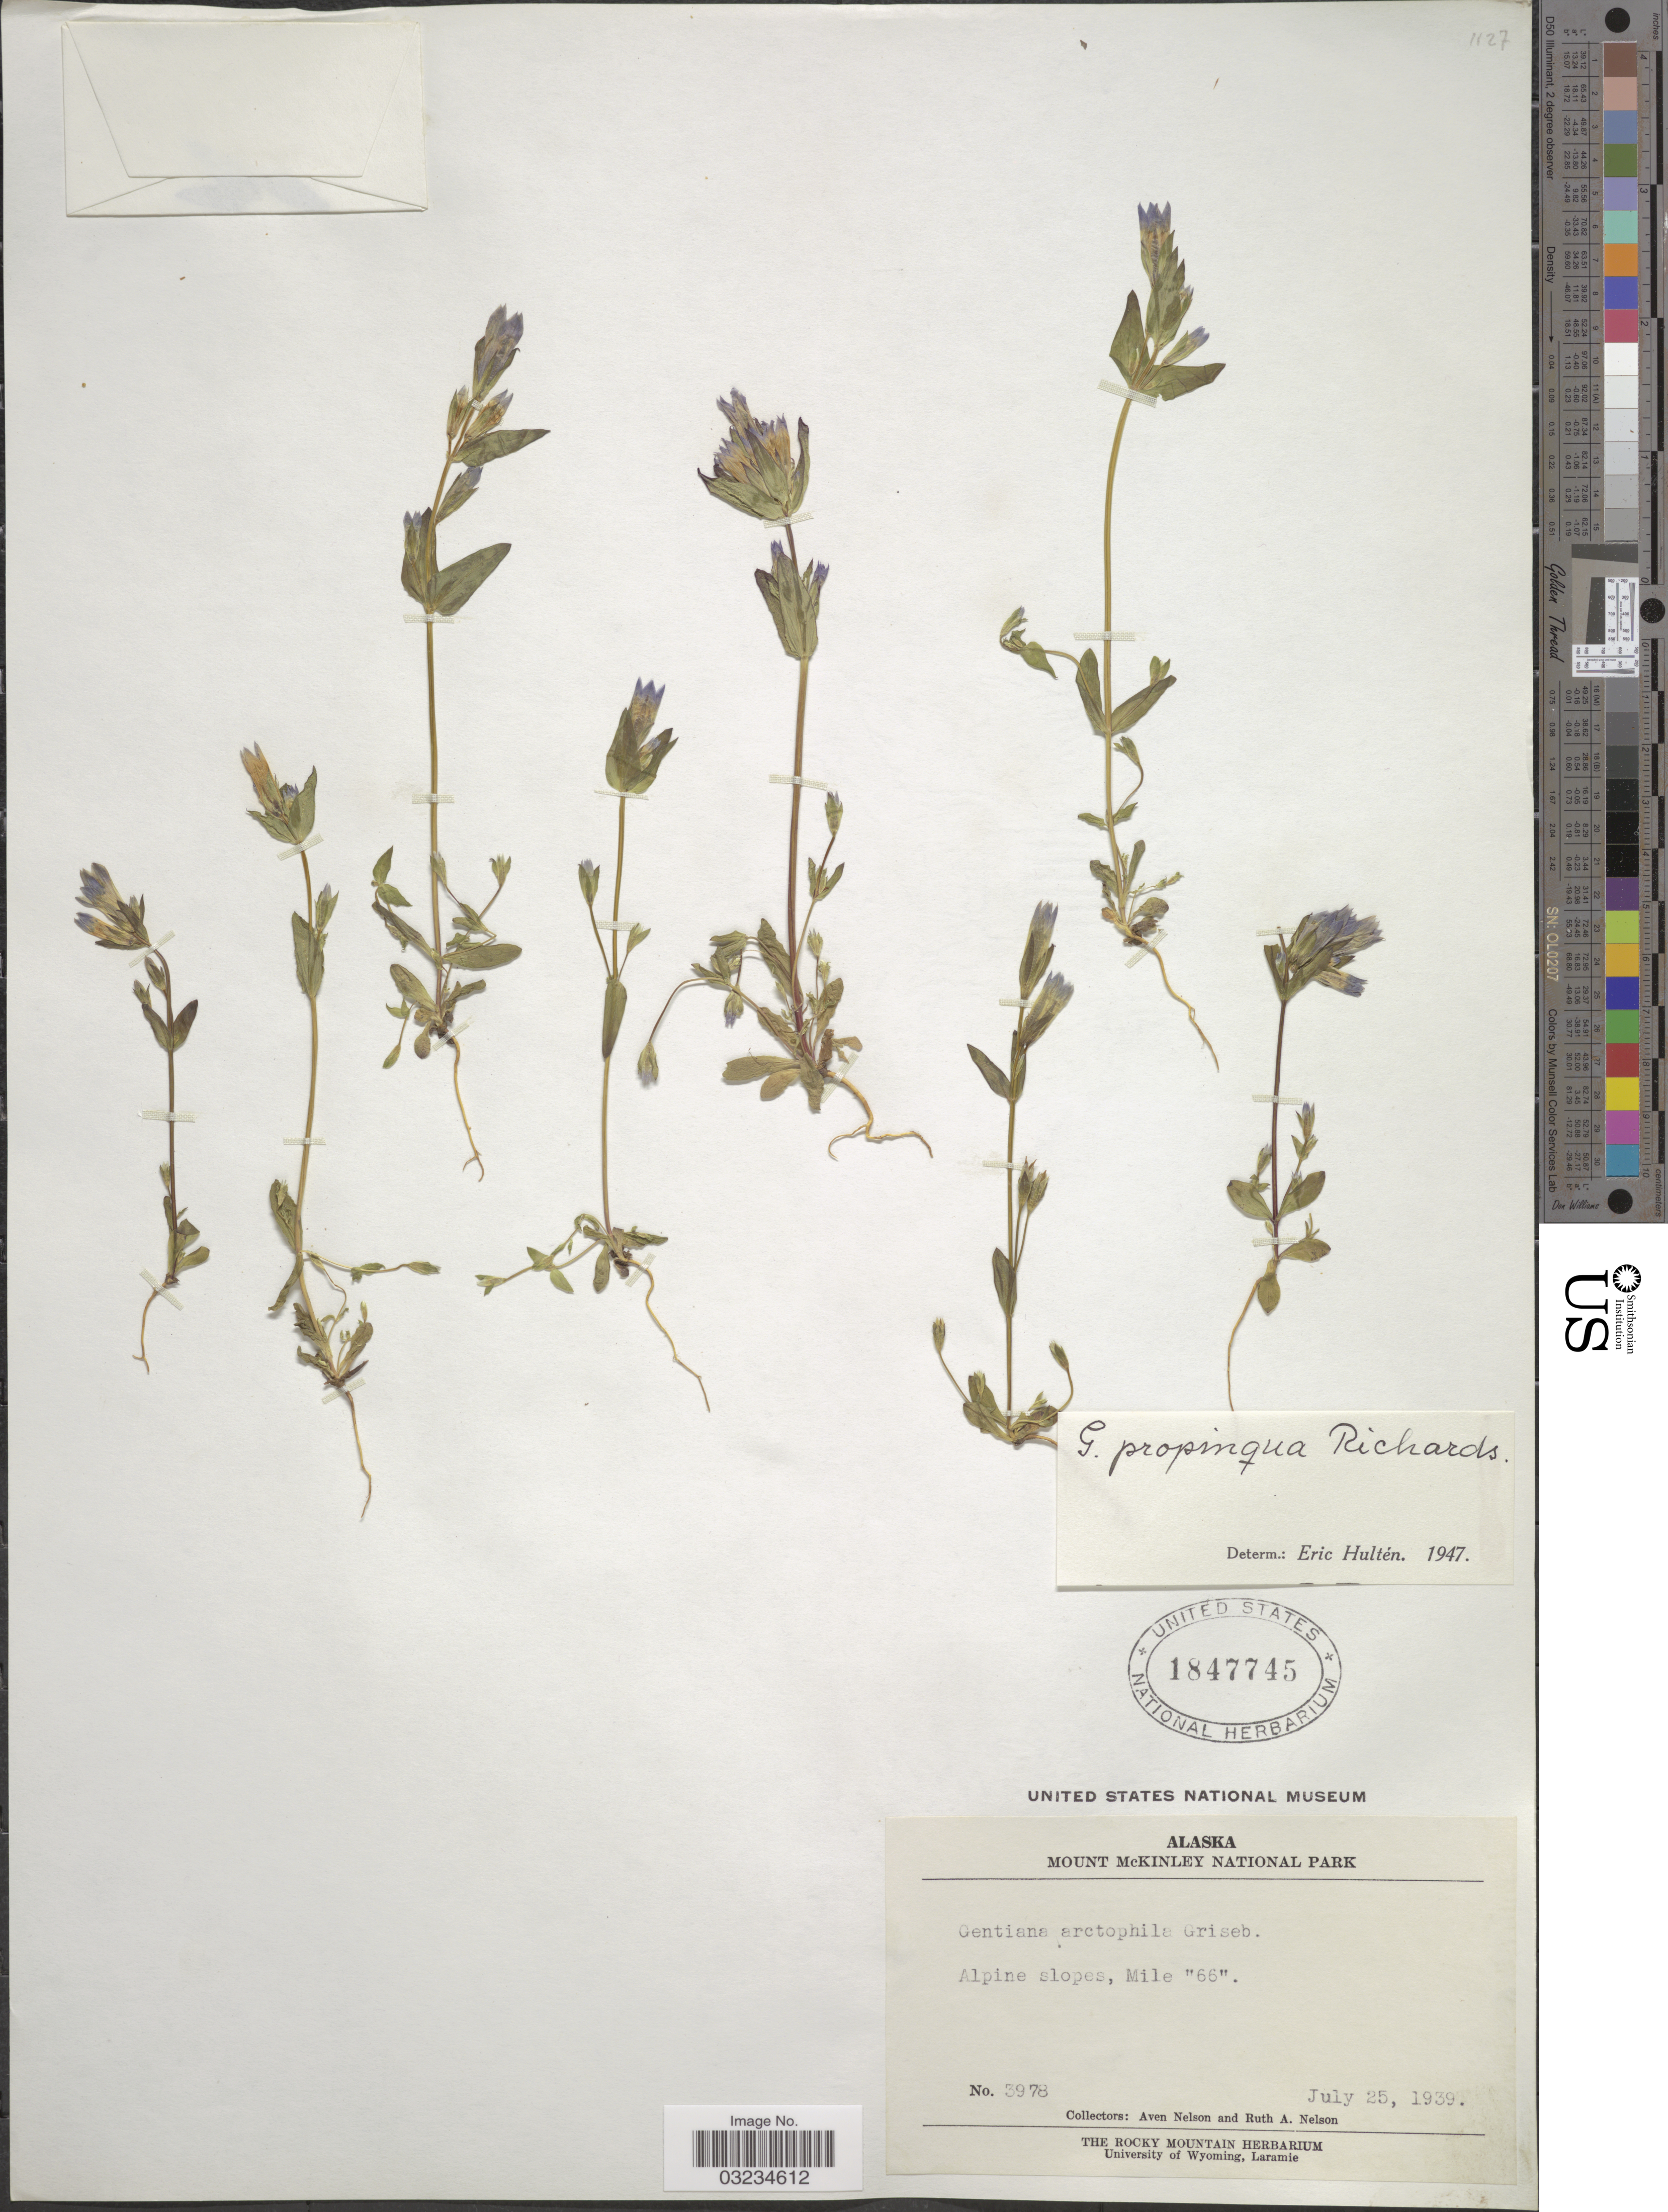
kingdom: Plantae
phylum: Tracheophyta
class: Magnoliopsida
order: Gentianales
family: Gentianaceae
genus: Gentiana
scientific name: Gentiana propinqua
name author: Richards.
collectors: A. Nelson & R. A. Nelson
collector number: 3978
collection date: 1939-07-25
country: United States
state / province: Alaska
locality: Mount McKinley National Park. Alpine slopes, Mile "66".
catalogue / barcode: US 1847745